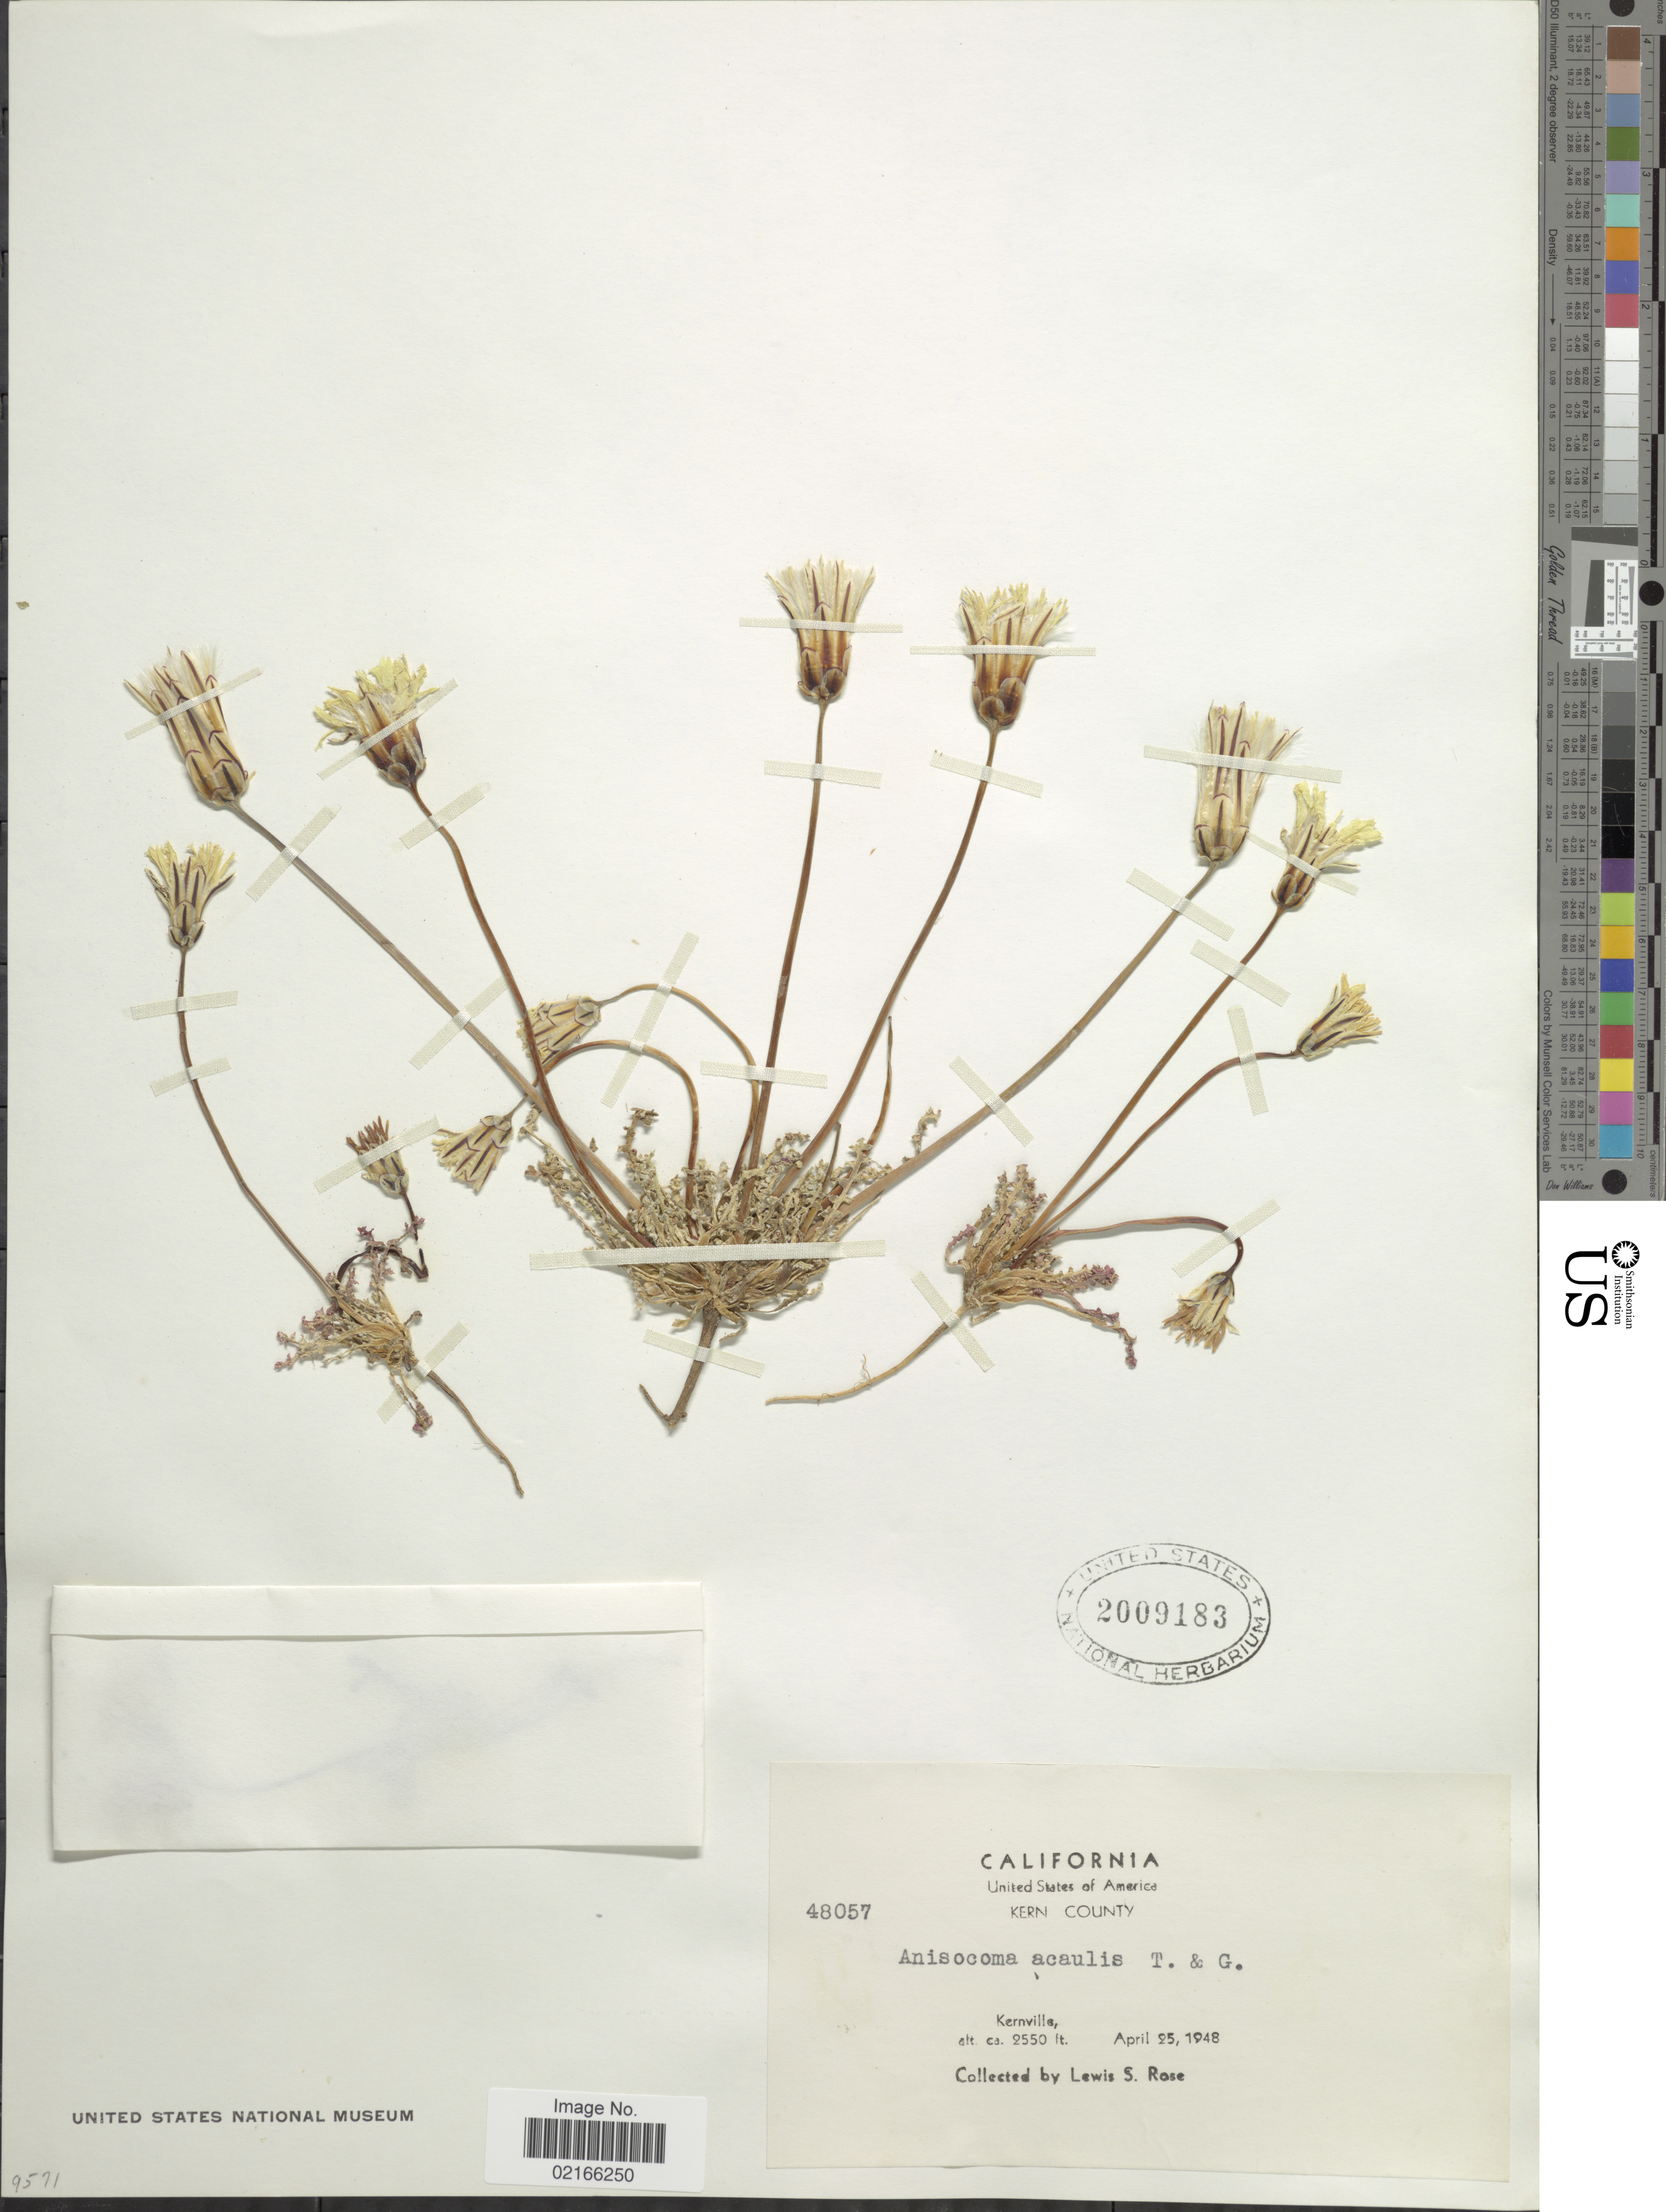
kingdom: Plantae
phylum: Tracheophyta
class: Magnoliopsida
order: Asterales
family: Asteraceae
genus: Anisocoma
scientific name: Anisocoma acaulis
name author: Torr. & A. Gray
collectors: L. S. Rose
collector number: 48057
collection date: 1948-04-25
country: United States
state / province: California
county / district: Kern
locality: Kern County. Kernville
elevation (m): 777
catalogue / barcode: US 2009183